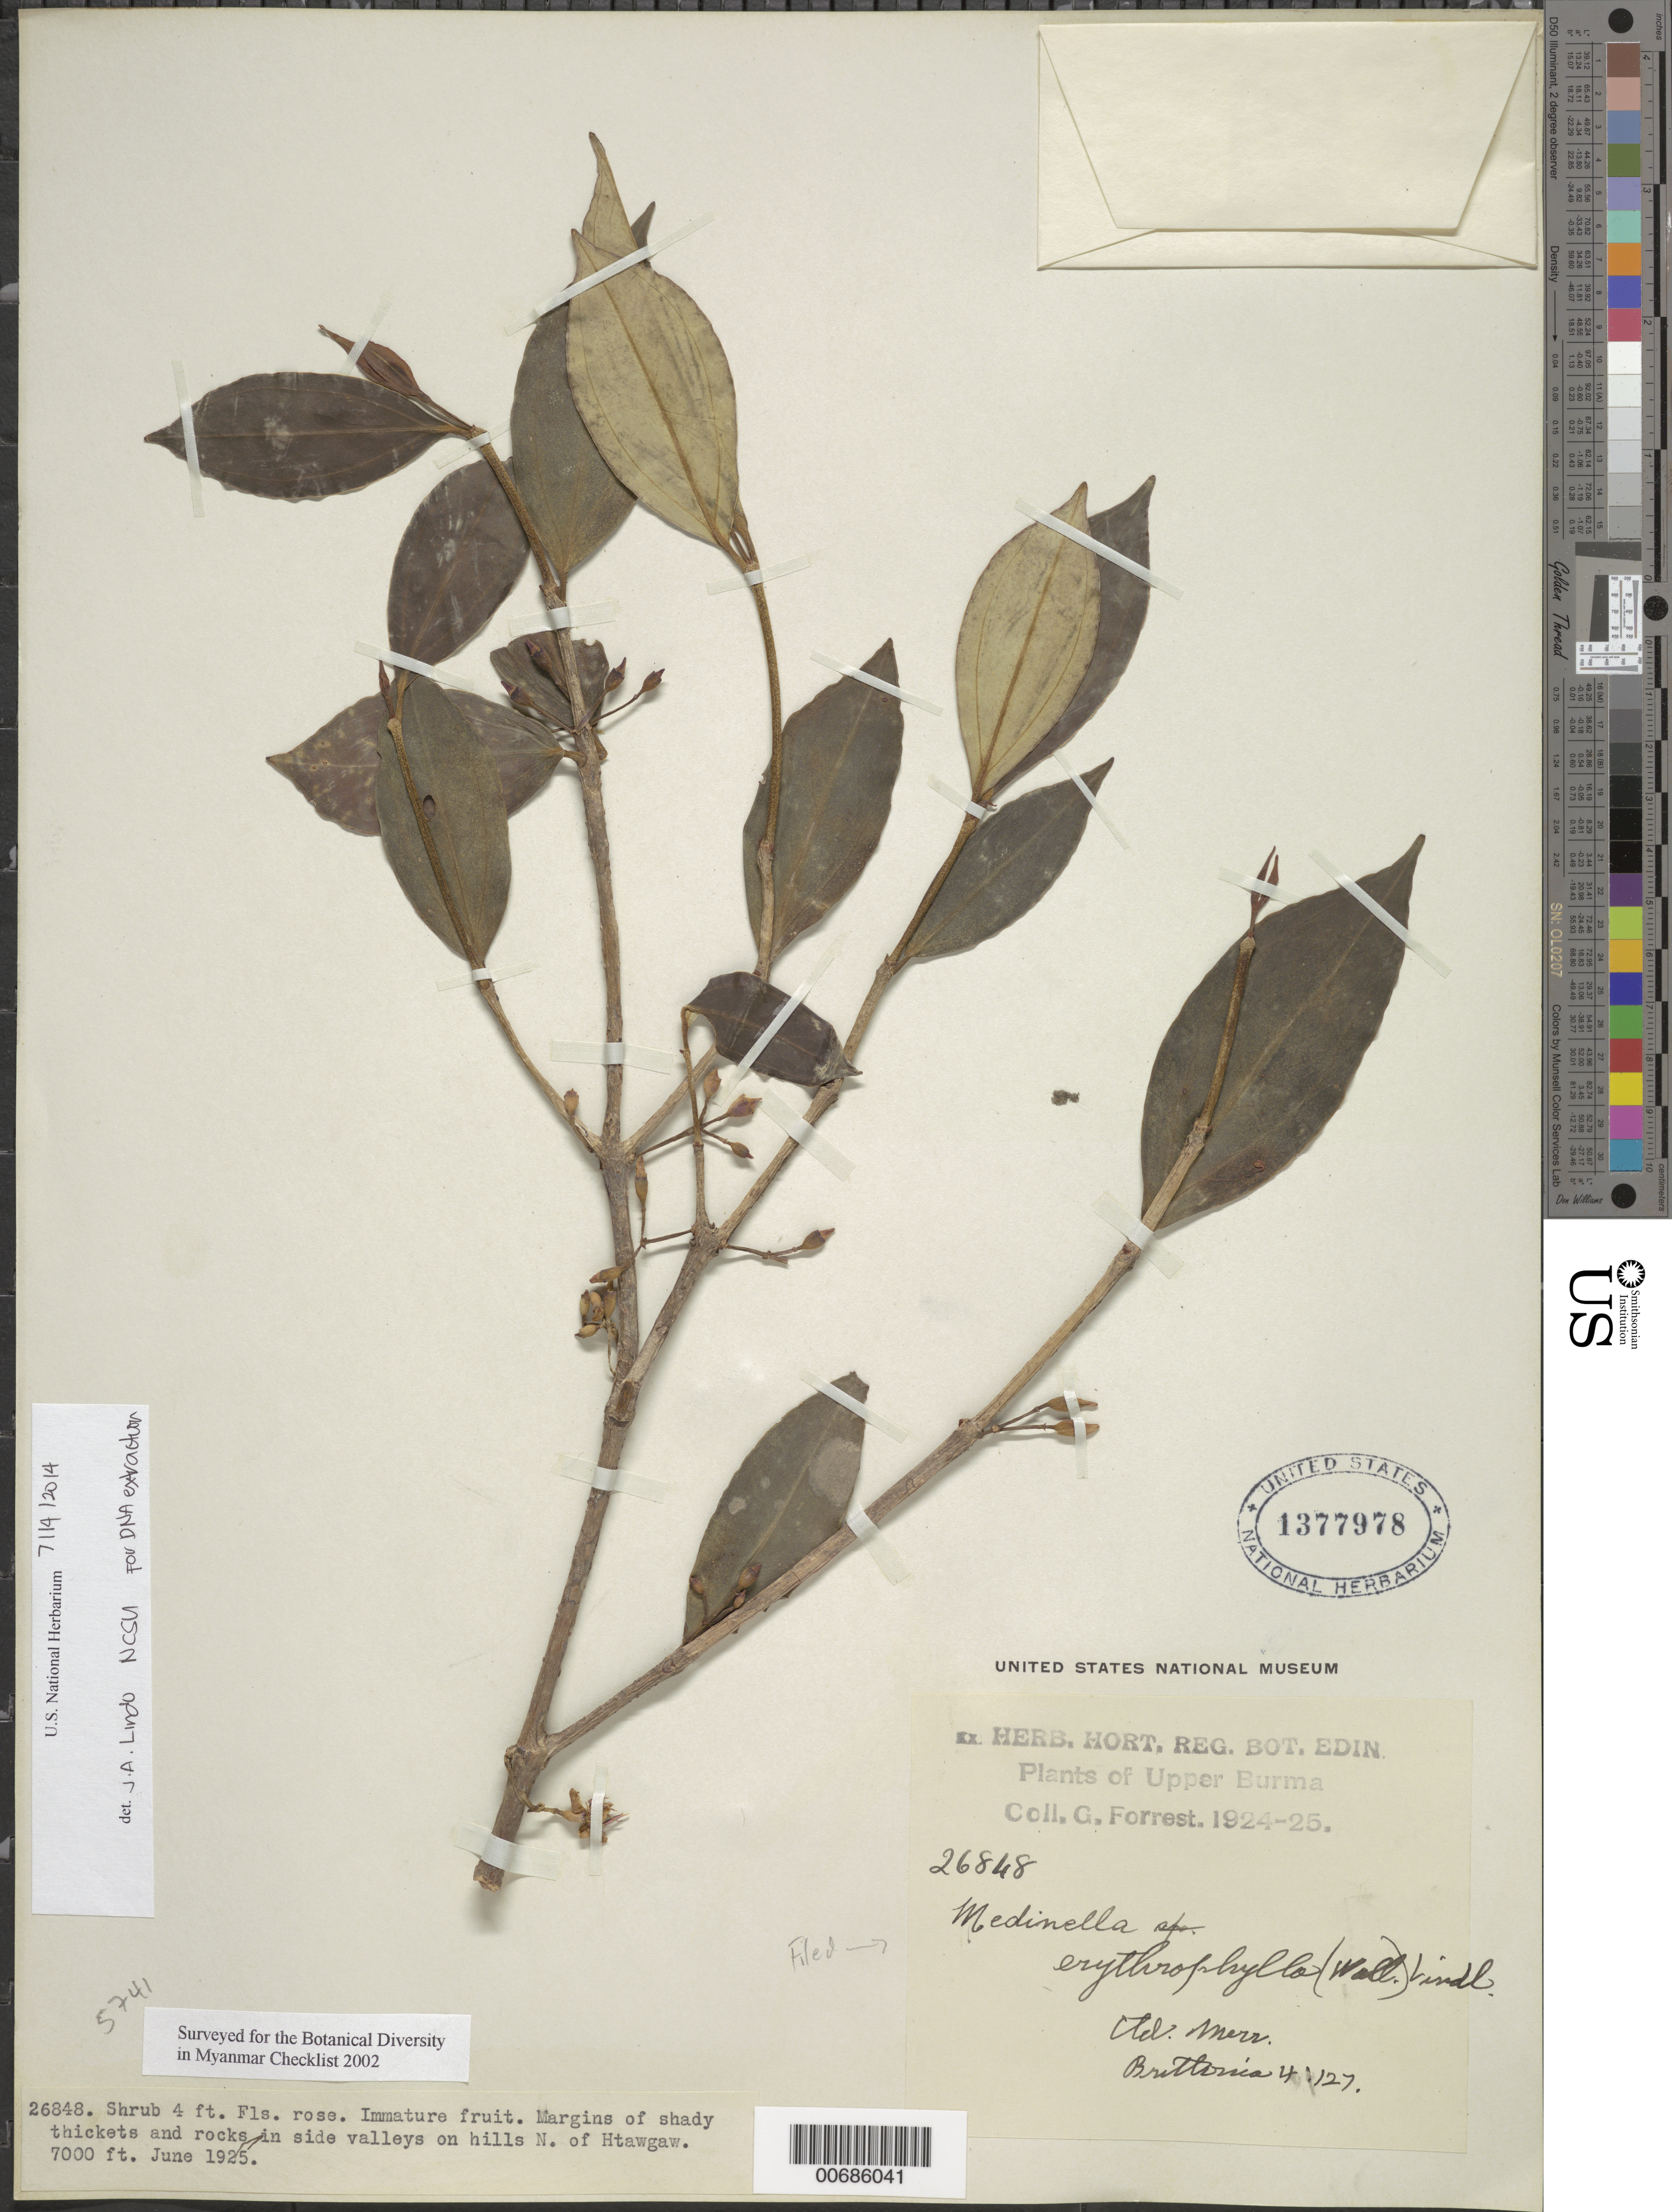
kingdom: Plantae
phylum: Tracheophyta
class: Magnoliopsida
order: Myrtales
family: Melastomataceae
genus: Medinilla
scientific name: Medinilla erythrophylla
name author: Wall. ex Lindl.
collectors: G. Forrest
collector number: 26848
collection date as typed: Jun 1925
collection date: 1925-06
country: Myanmar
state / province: Kachin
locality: Htawgaw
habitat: Margins of shady thickets and rocks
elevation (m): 2134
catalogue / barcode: US 1377978